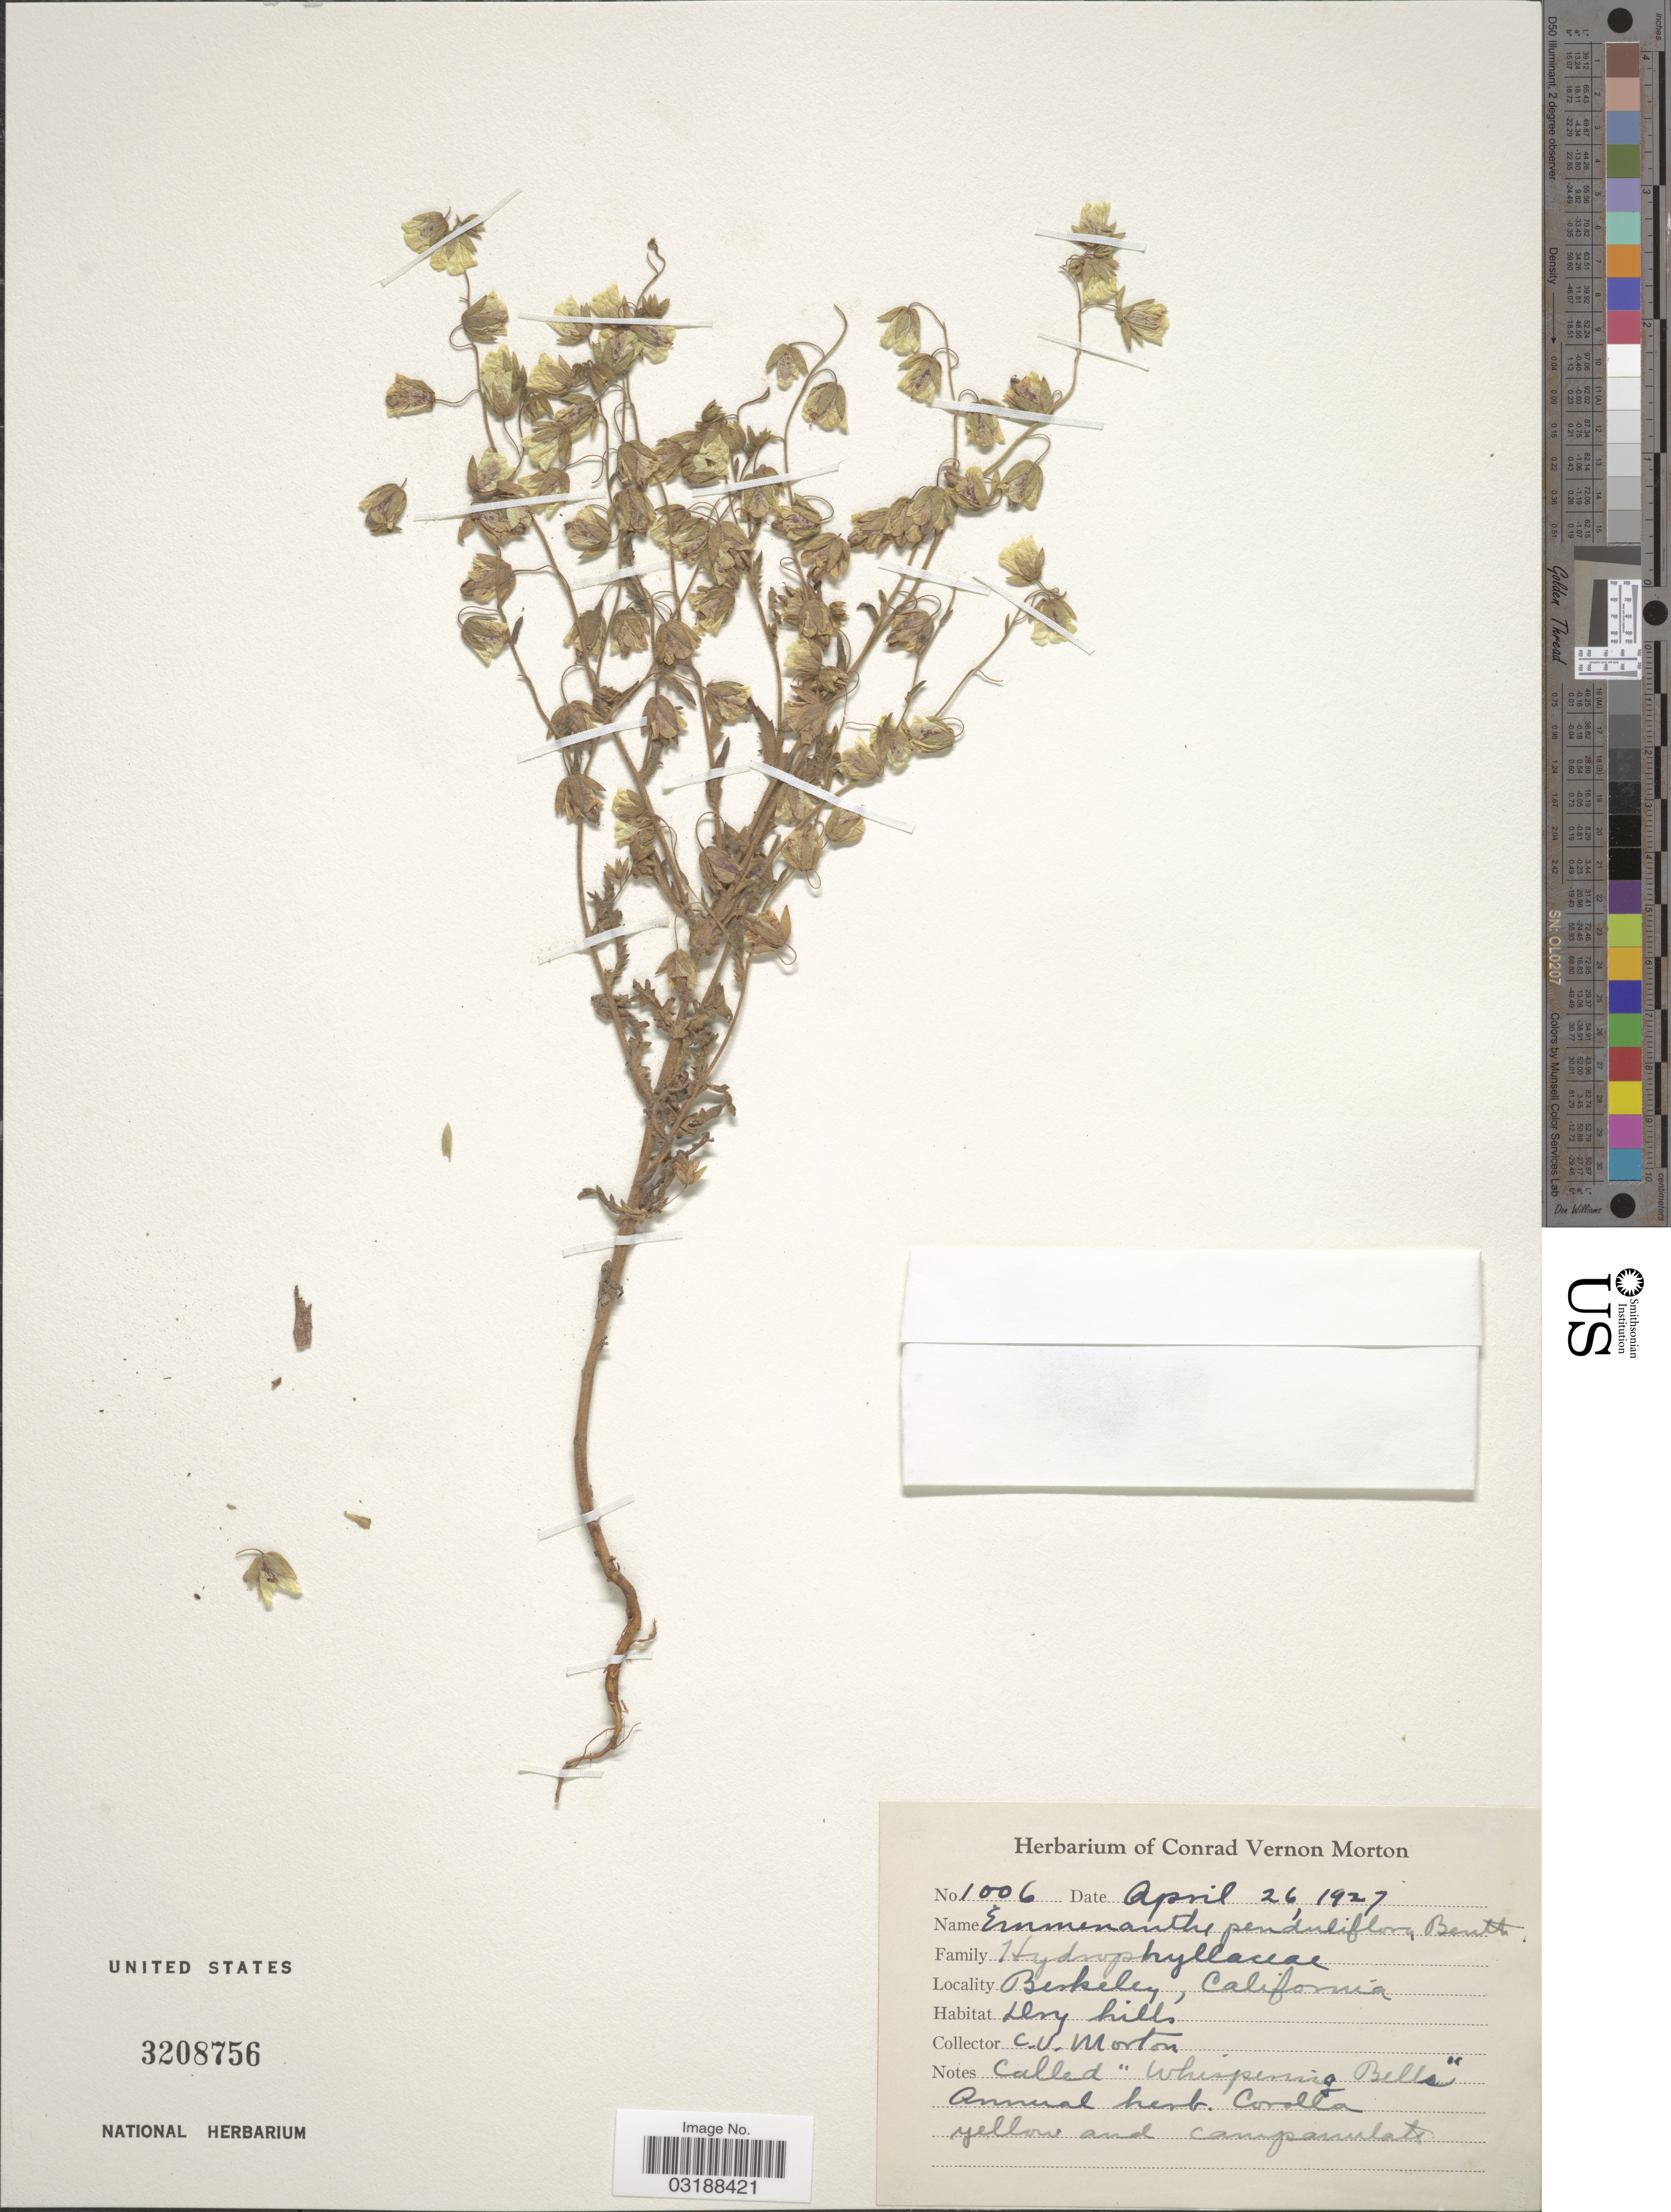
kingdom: Plantae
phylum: Tracheophyta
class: Magnoliopsida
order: Boraginales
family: Hydrophyllaceae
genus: Emmenanthe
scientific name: Emmenanthe penduliflora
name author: Benth.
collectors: C. V. Morton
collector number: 1006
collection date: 1927-04-26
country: United States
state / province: California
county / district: Alameda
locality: Berkeley.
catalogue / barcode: US 3208756